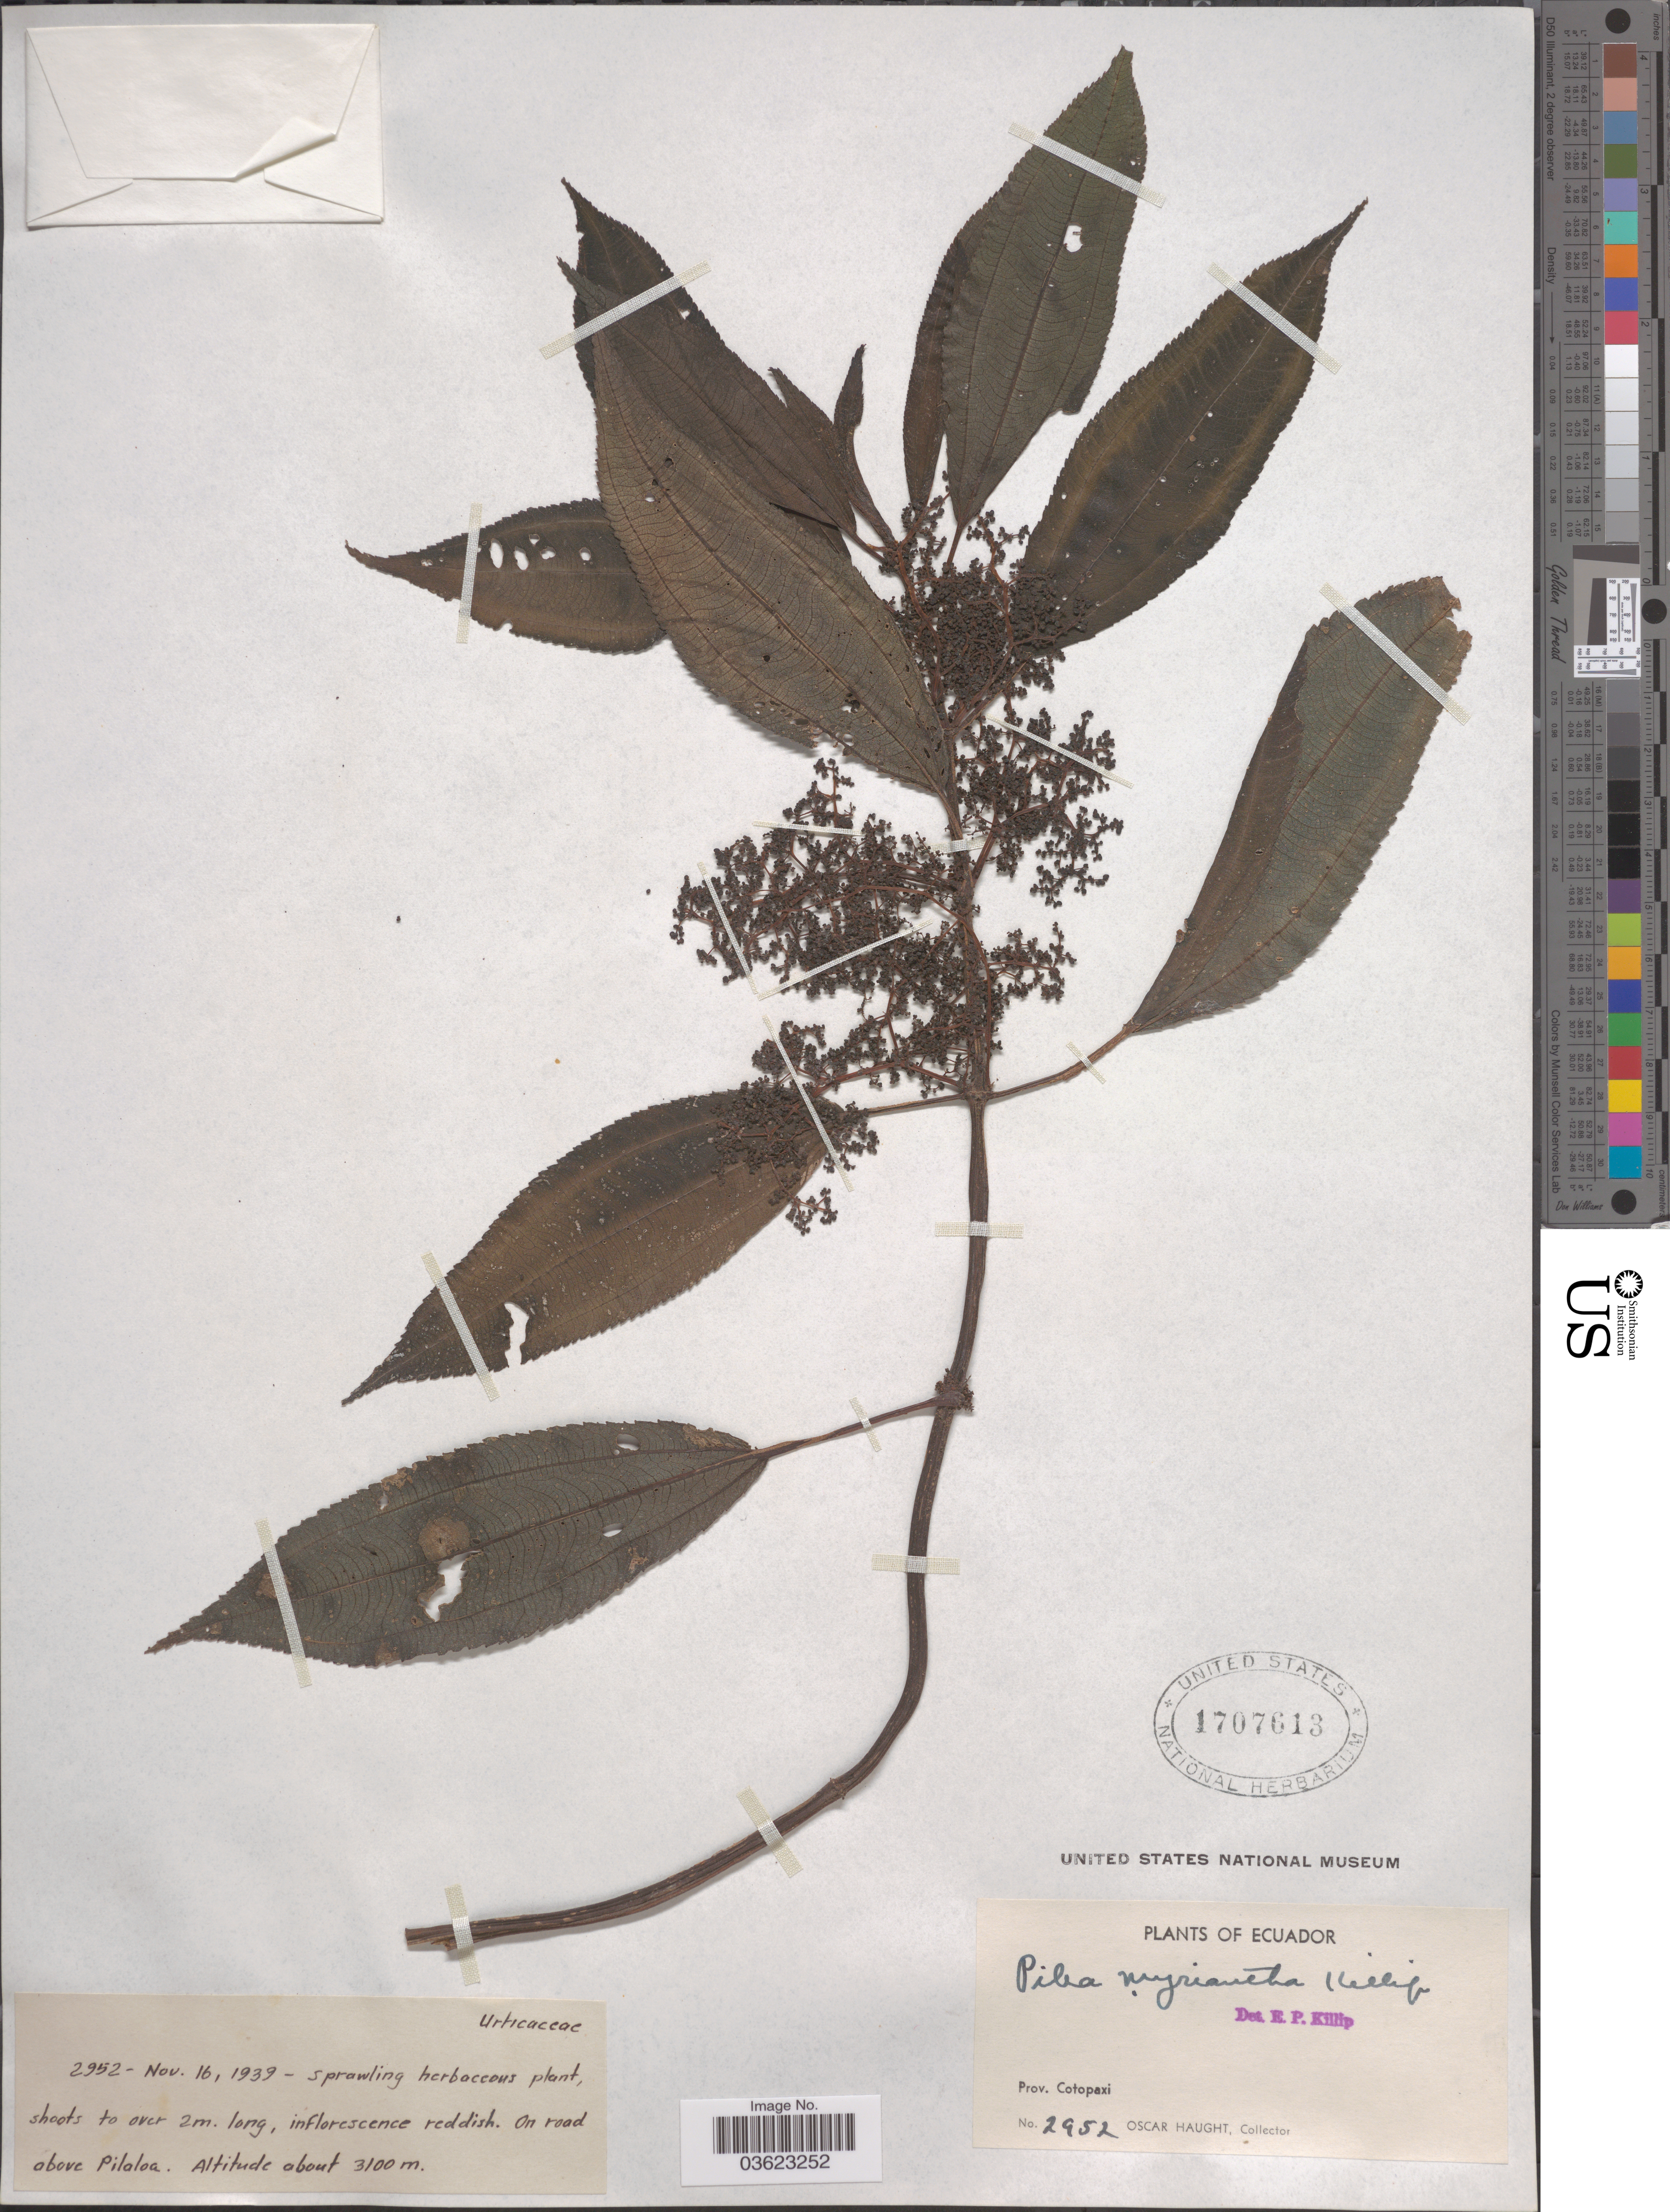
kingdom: Plantae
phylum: Tracheophyta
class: Magnoliopsida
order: Rosales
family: Urticaceae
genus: Pilea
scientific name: Pilea myriantha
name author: Killip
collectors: O. L. Haught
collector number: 2952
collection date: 1939-11-16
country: Ecuador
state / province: Cotopaxi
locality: On road above Pilaloa.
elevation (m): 3100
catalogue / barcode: US 1707613